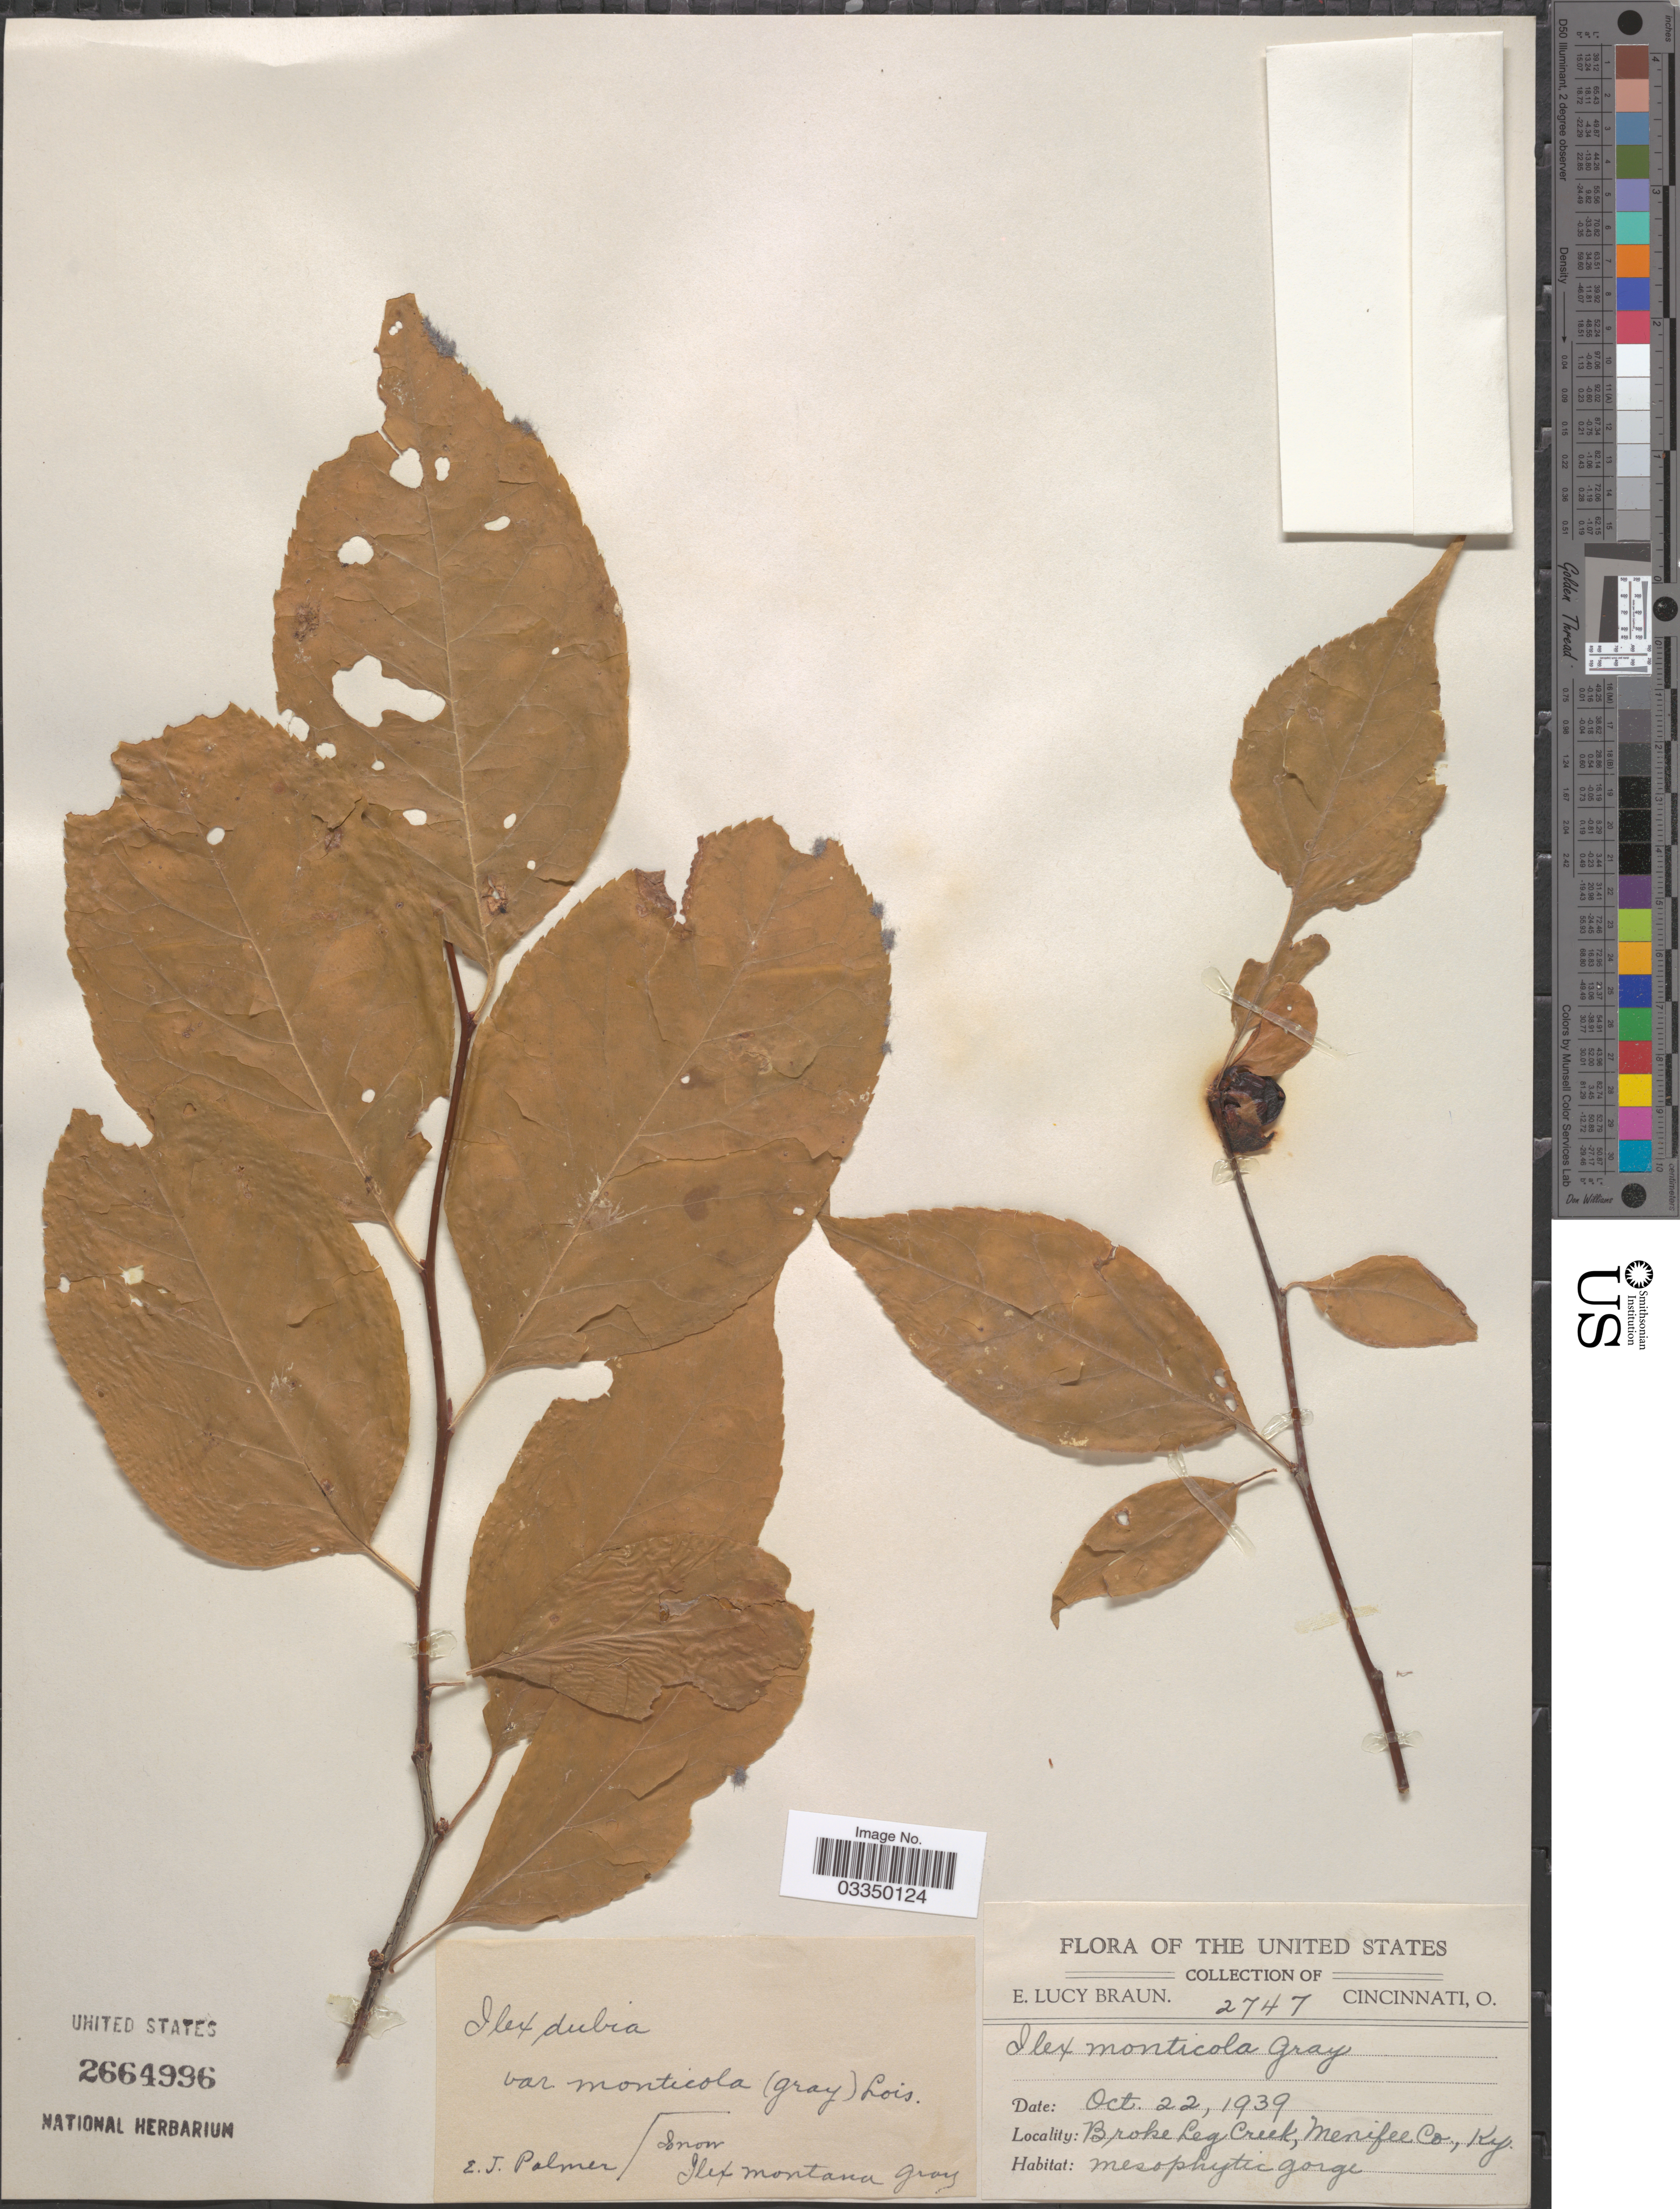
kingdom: Plantae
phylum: Tracheophyta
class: Magnoliopsida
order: Aquifoliales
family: Aquifoliaceae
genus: Ilex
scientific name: Ilex montana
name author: Torr. & A. Gray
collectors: E. L. Braun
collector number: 2747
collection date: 1939-10-22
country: United States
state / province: Kentucky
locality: Broke Leg Creek, Menifee Co.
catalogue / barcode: US 2664996